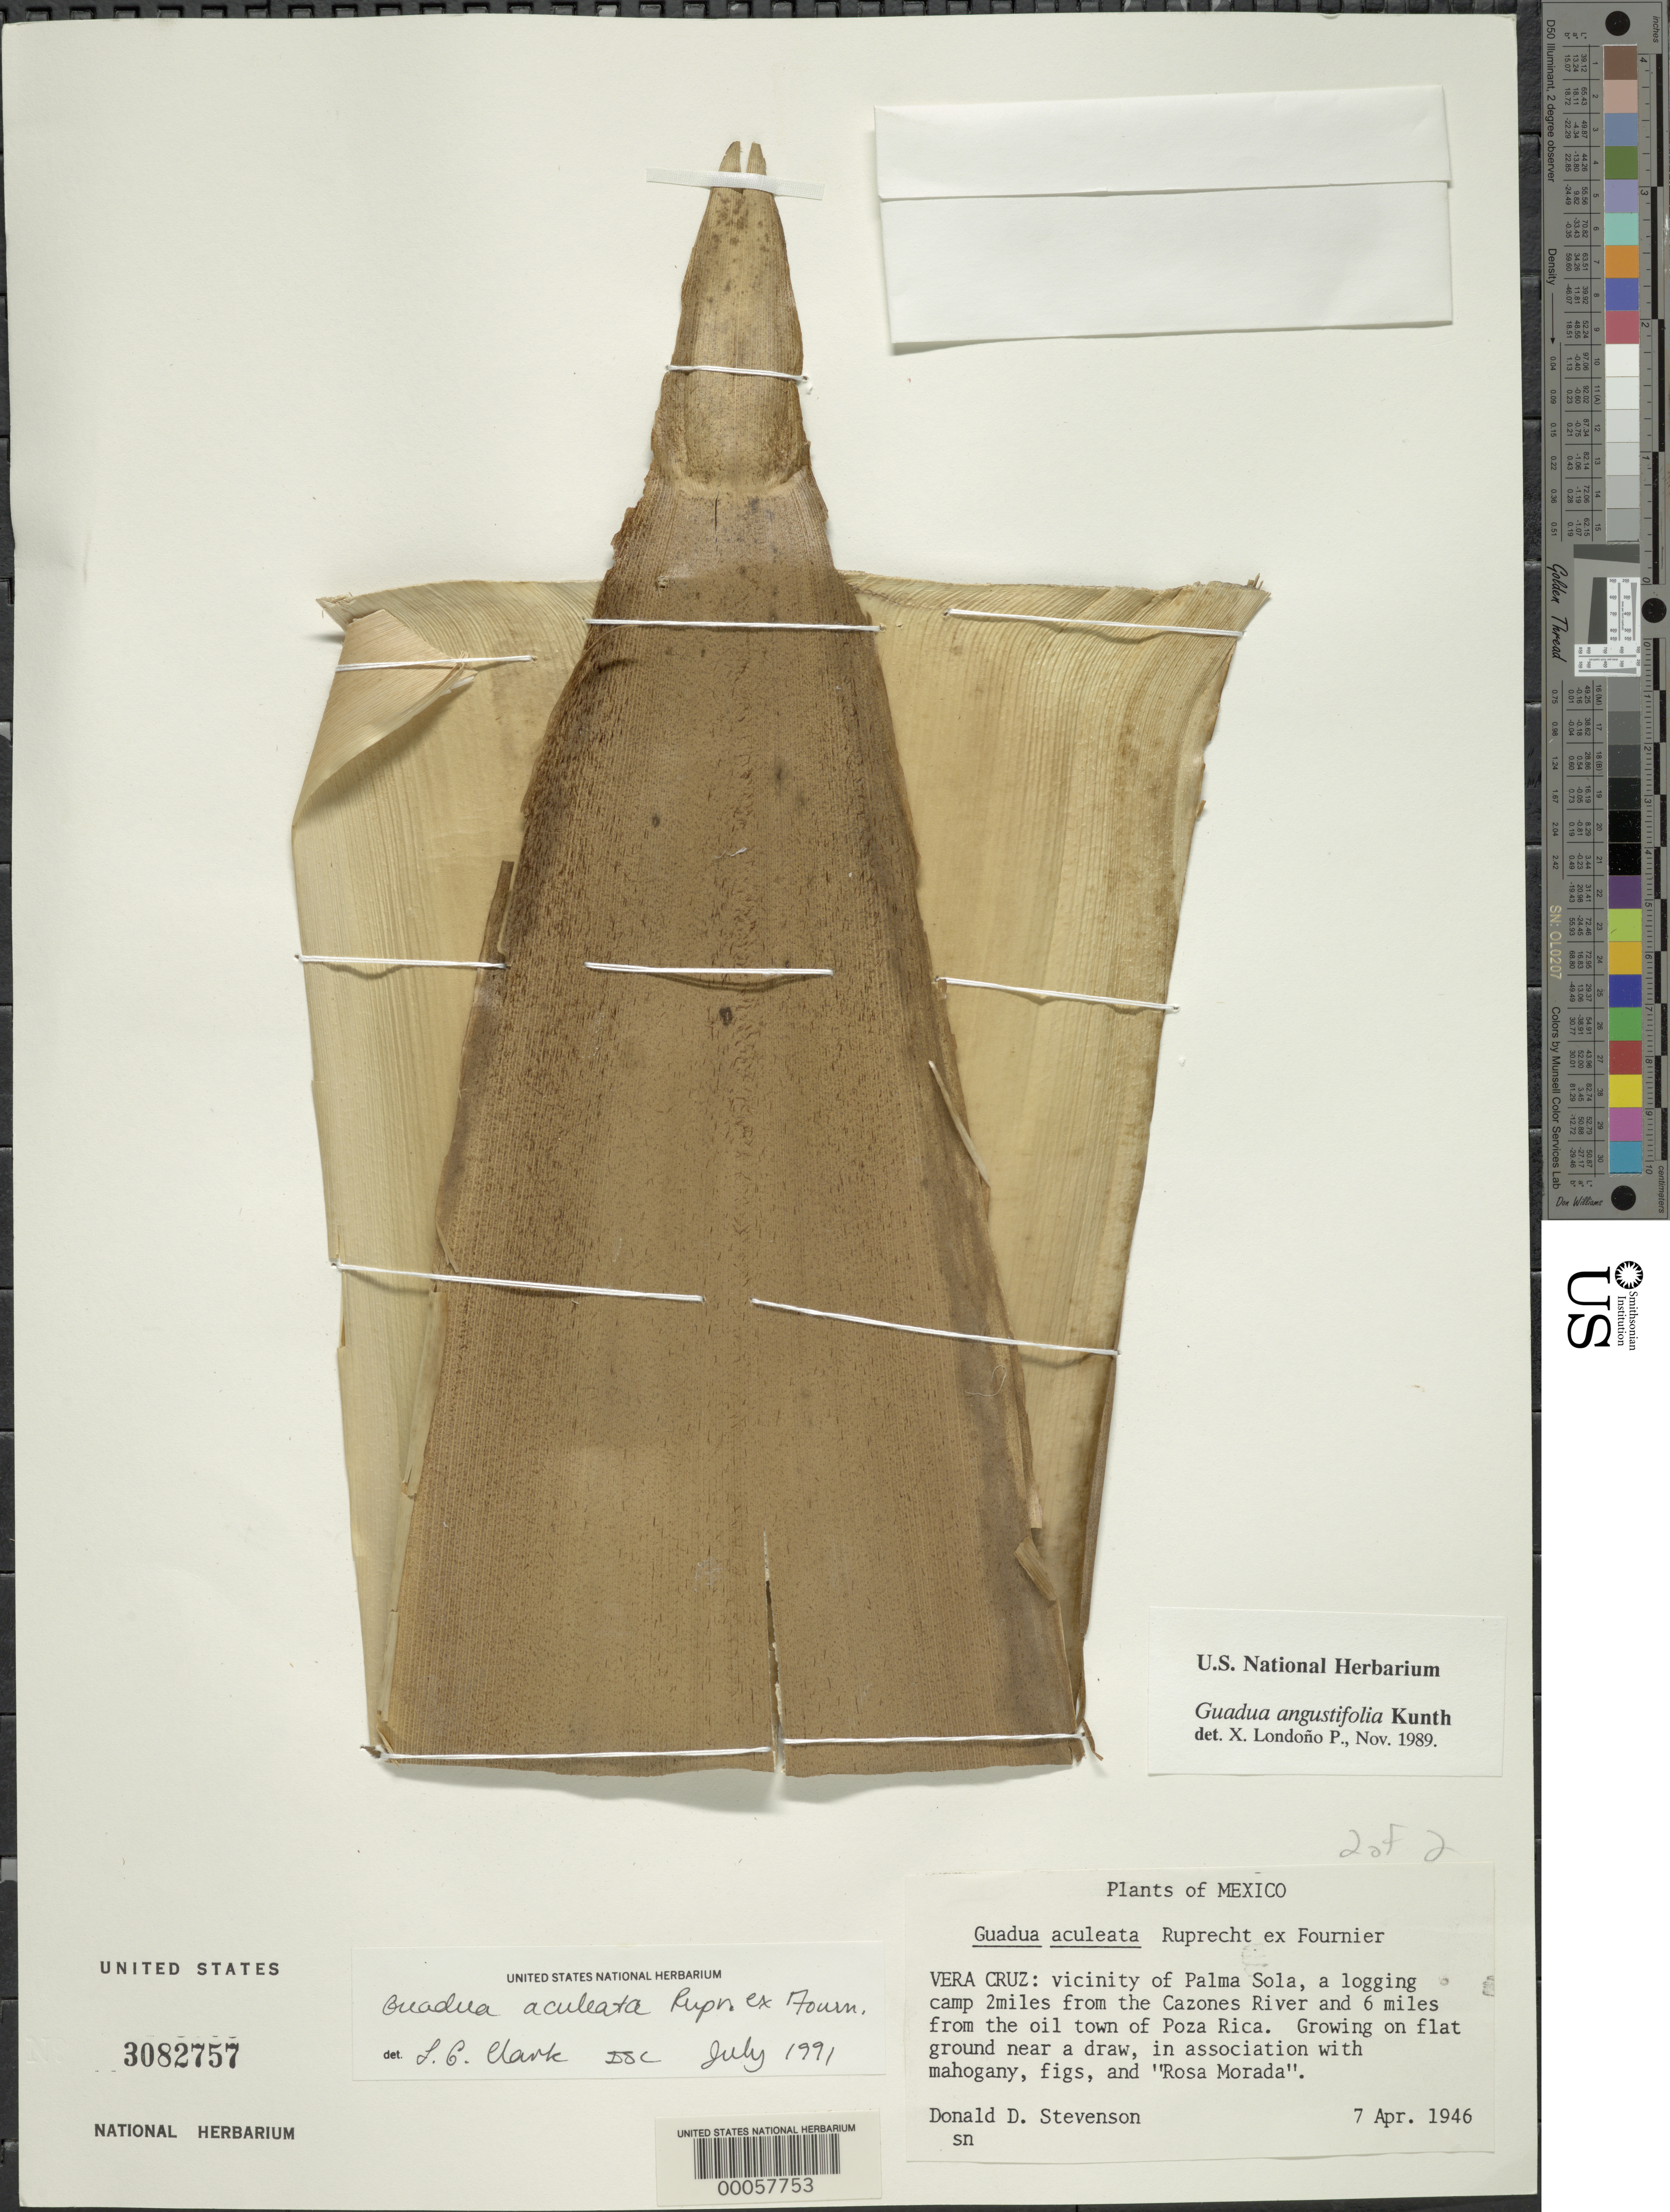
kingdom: Plantae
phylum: Tracheophyta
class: Liliopsida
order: Poales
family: Poaceae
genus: Guadua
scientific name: Guadua aculeata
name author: Rupr. ex E. Fourn.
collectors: D. D. Stevenson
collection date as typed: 07 Apr 1946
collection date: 1946-04-07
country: Mexico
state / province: Veracruz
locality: Vicinity of palma sola, a logging camp 2 miles from the cazones river and 6 miles from poza rica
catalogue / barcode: US 3082757